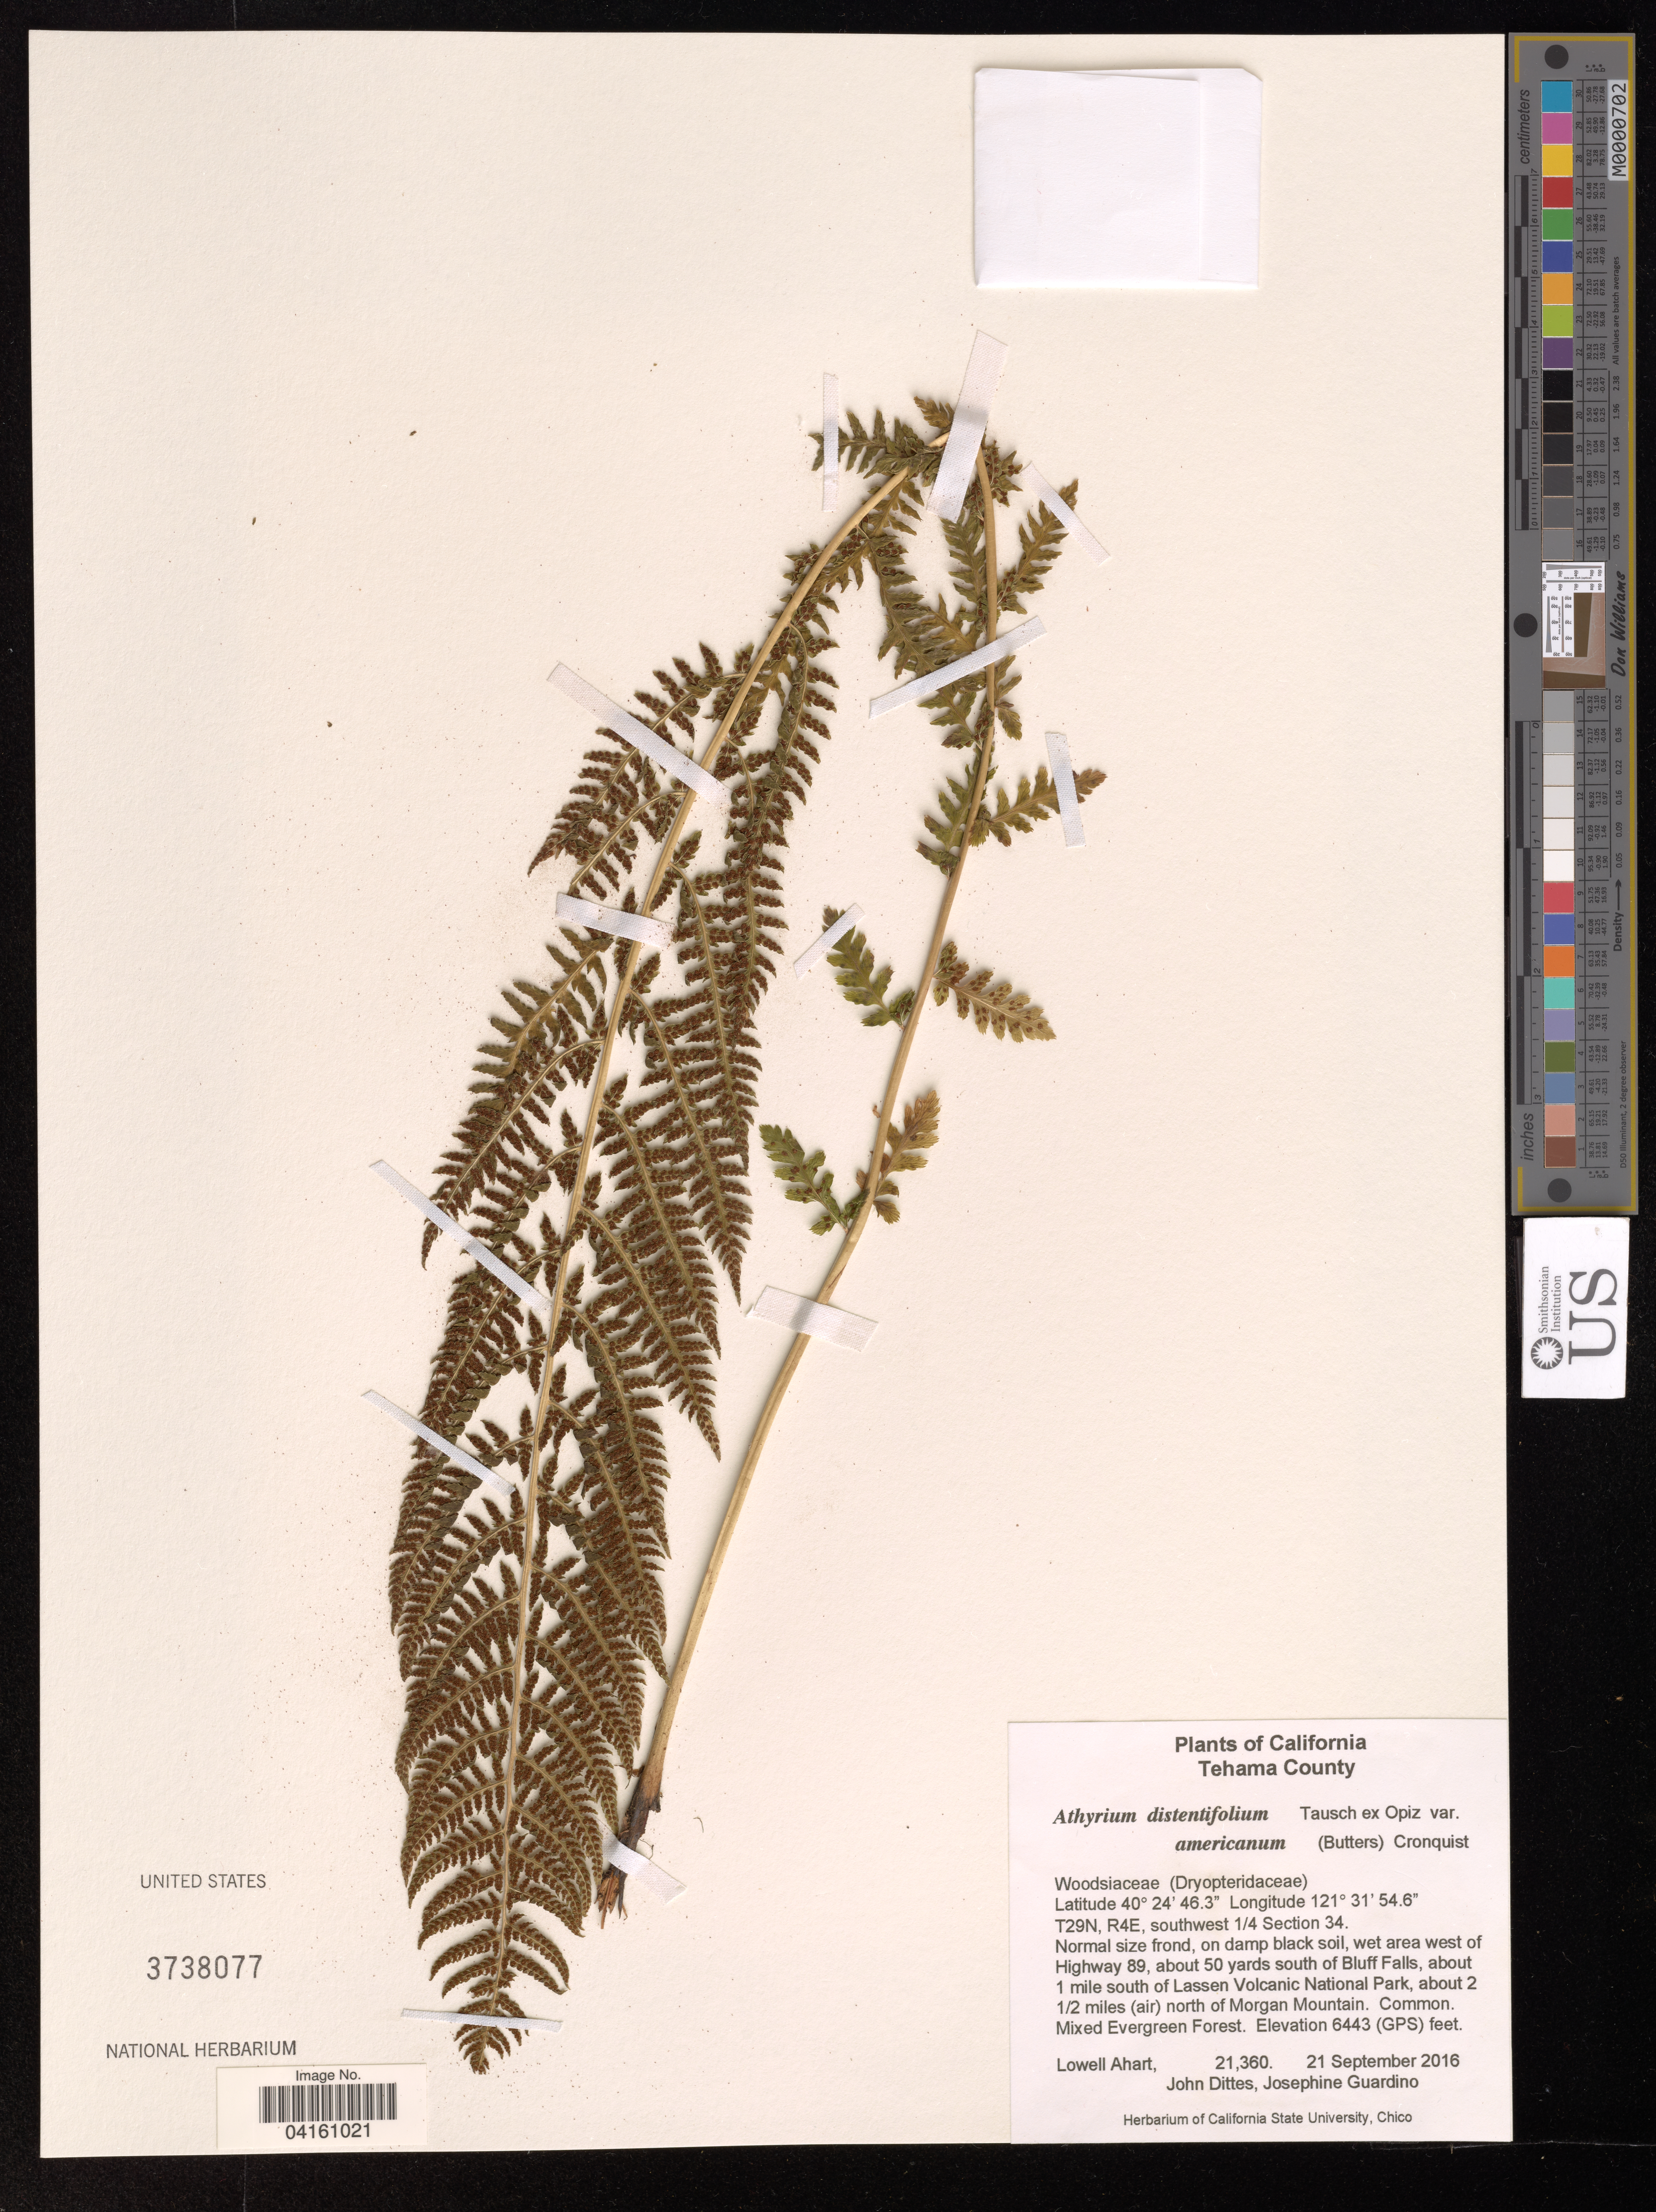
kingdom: Plantae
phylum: Tracheophyta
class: Polypodiopsida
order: Polypodiales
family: Athyriaceae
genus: Athyrium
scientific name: Athyrium distentifolilum var. americanum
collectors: L. Ahart, J. Dittes & J. Guardino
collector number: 21,360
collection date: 2016-09-21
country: United States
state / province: California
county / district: Tehama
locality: Tehama County. T29N, R4E, southwest 1/4 Section 34. Normal size frond, on damp black soil, wet area west of Highway 89, about 50 yards south of Bluff Falls, about 1 mile south of Lassen Volcanic National Park, about 2 1/2 miles (air) north of Morgan Mountain.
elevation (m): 1964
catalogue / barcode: US 3738077